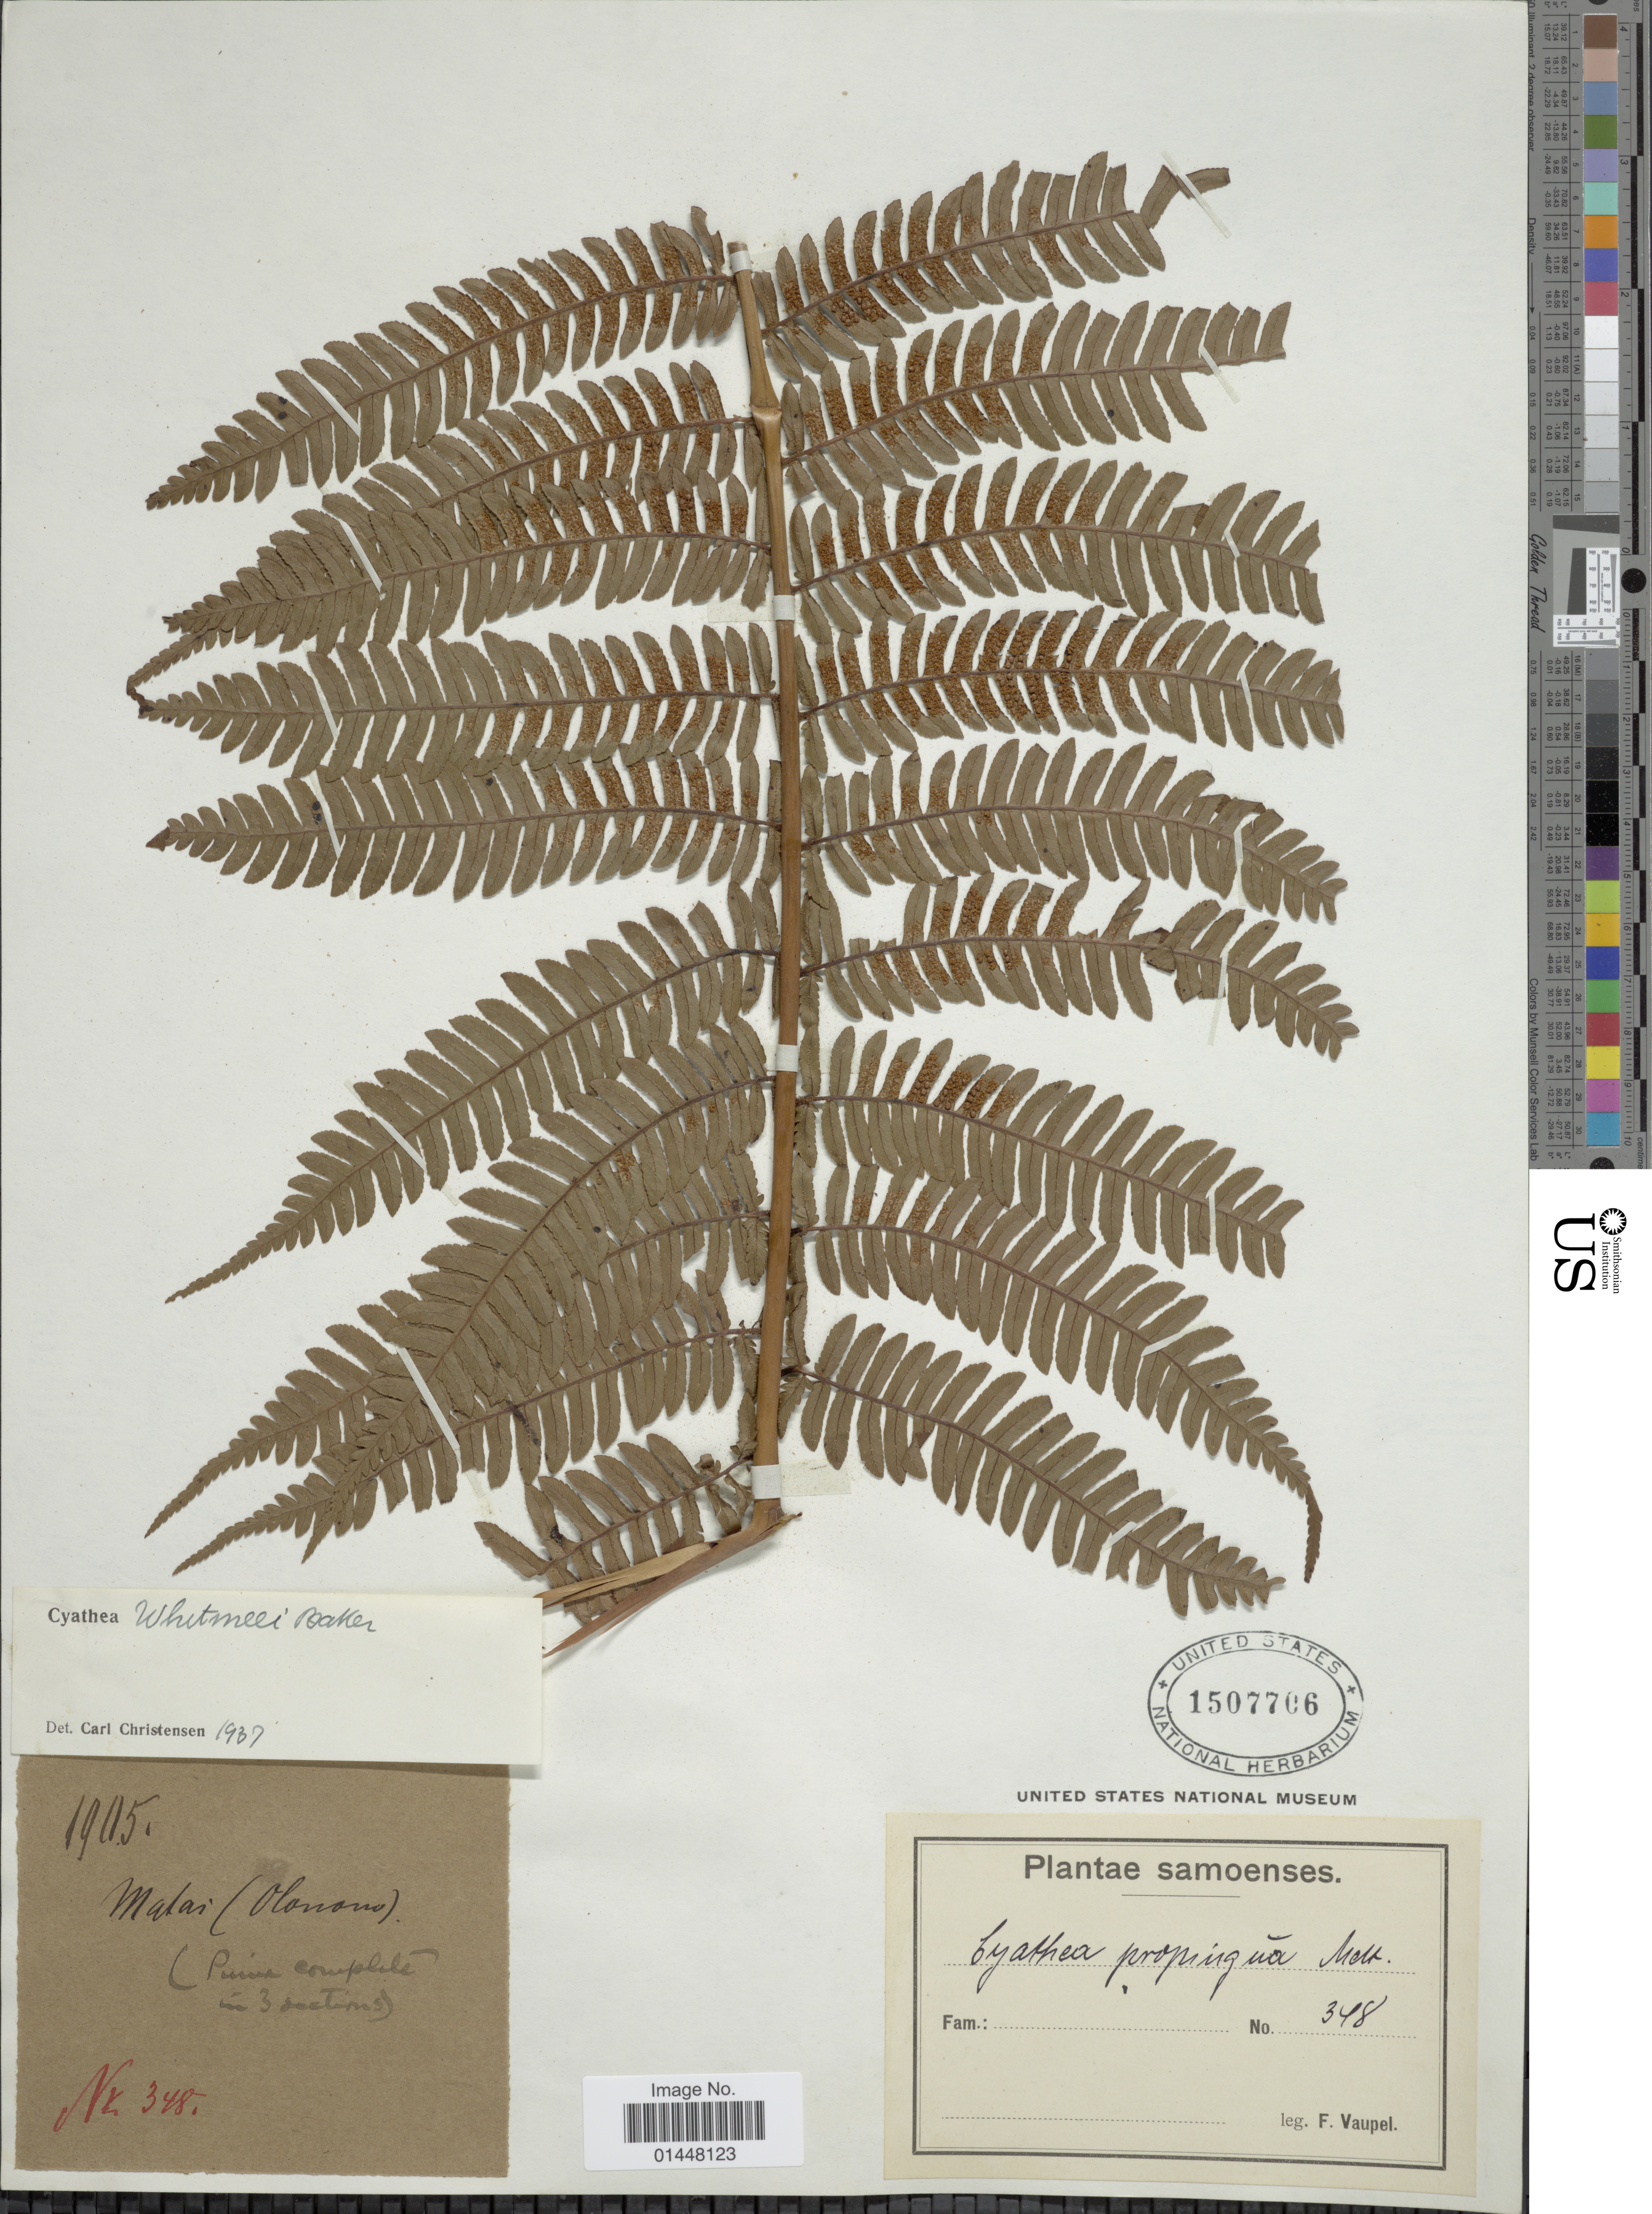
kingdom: Plantae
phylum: Tracheophyta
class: Polypodiopsida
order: Cyatheales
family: Cyatheaceae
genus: Sphaeropteris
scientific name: Sphaeropteris samoensis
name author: (Baker)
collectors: F. Vaupel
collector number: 348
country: Samoa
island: Upolu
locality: Samoenses. Matai (Olonono) [interpreted]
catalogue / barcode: US 1507706